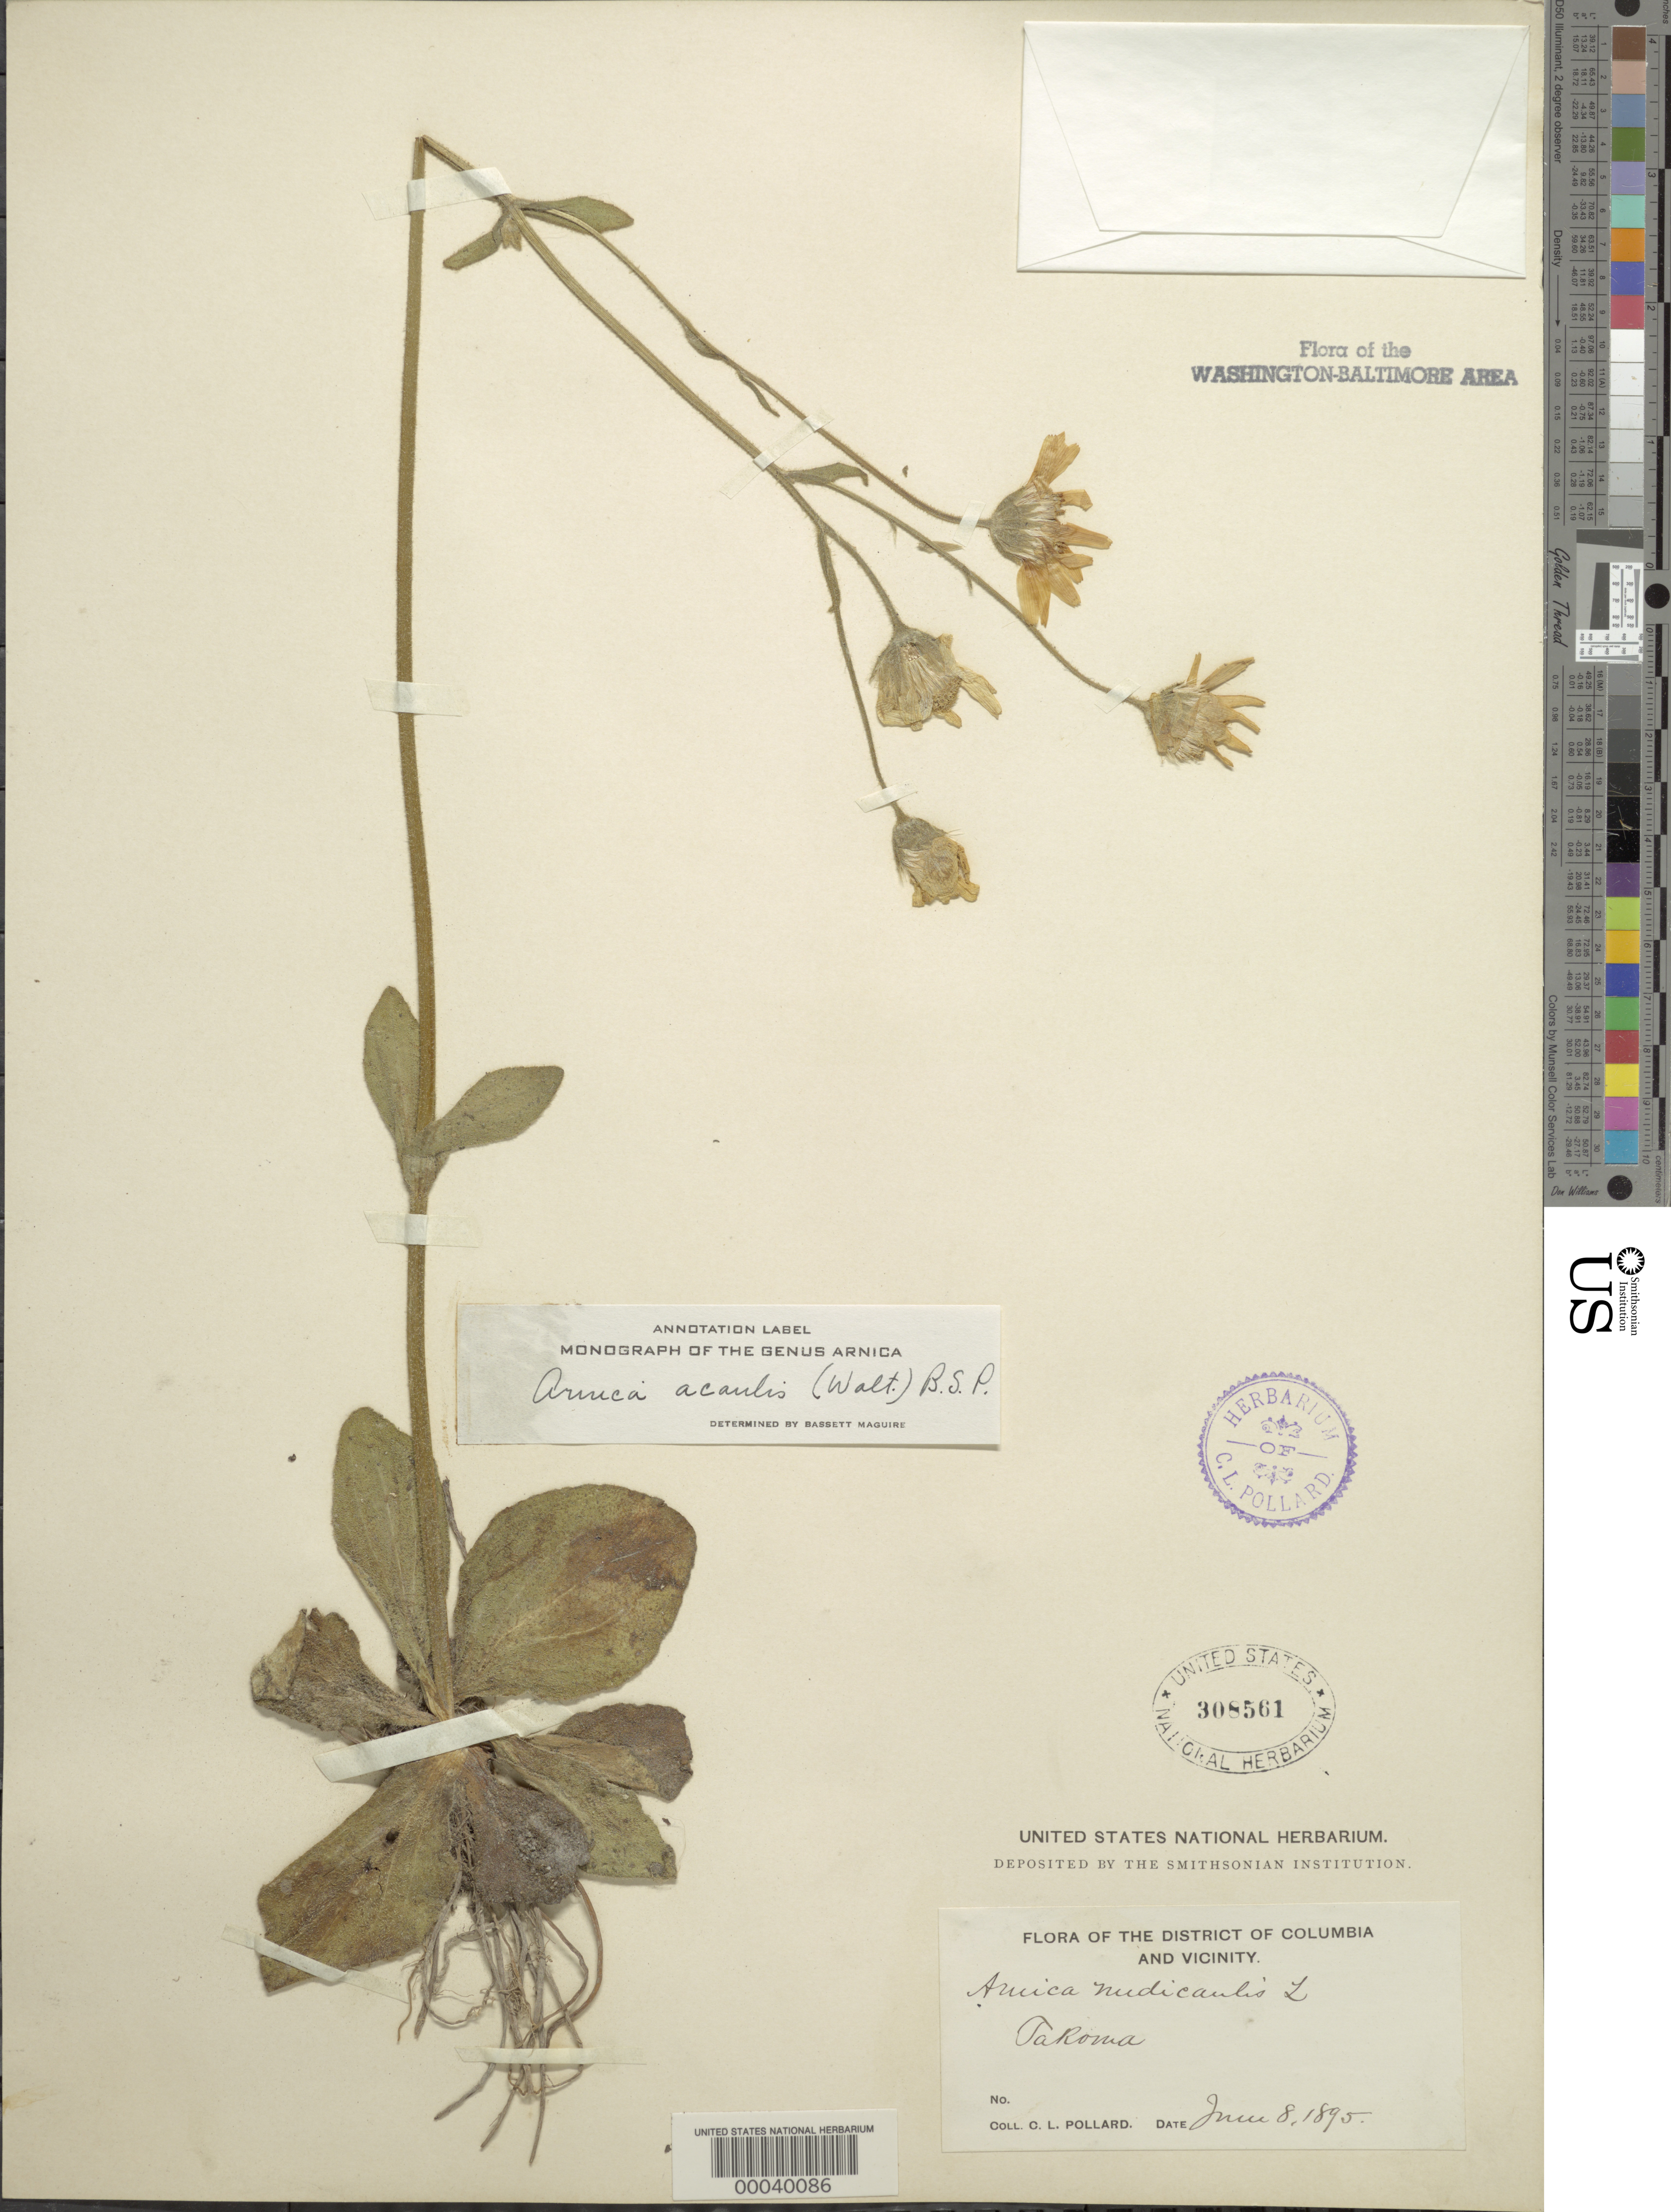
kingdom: Plantae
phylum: Tracheophyta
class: Magnoliopsida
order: Asterales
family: Asteraceae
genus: Arnica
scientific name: Arnica acaulis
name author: (Walter) Britton, Stearns & Poggenb.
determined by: Maguire, Bassett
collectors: C. L. Pollard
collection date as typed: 08 Jun 1895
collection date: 1895-06-08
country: United States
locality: Takoma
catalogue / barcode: US 308561